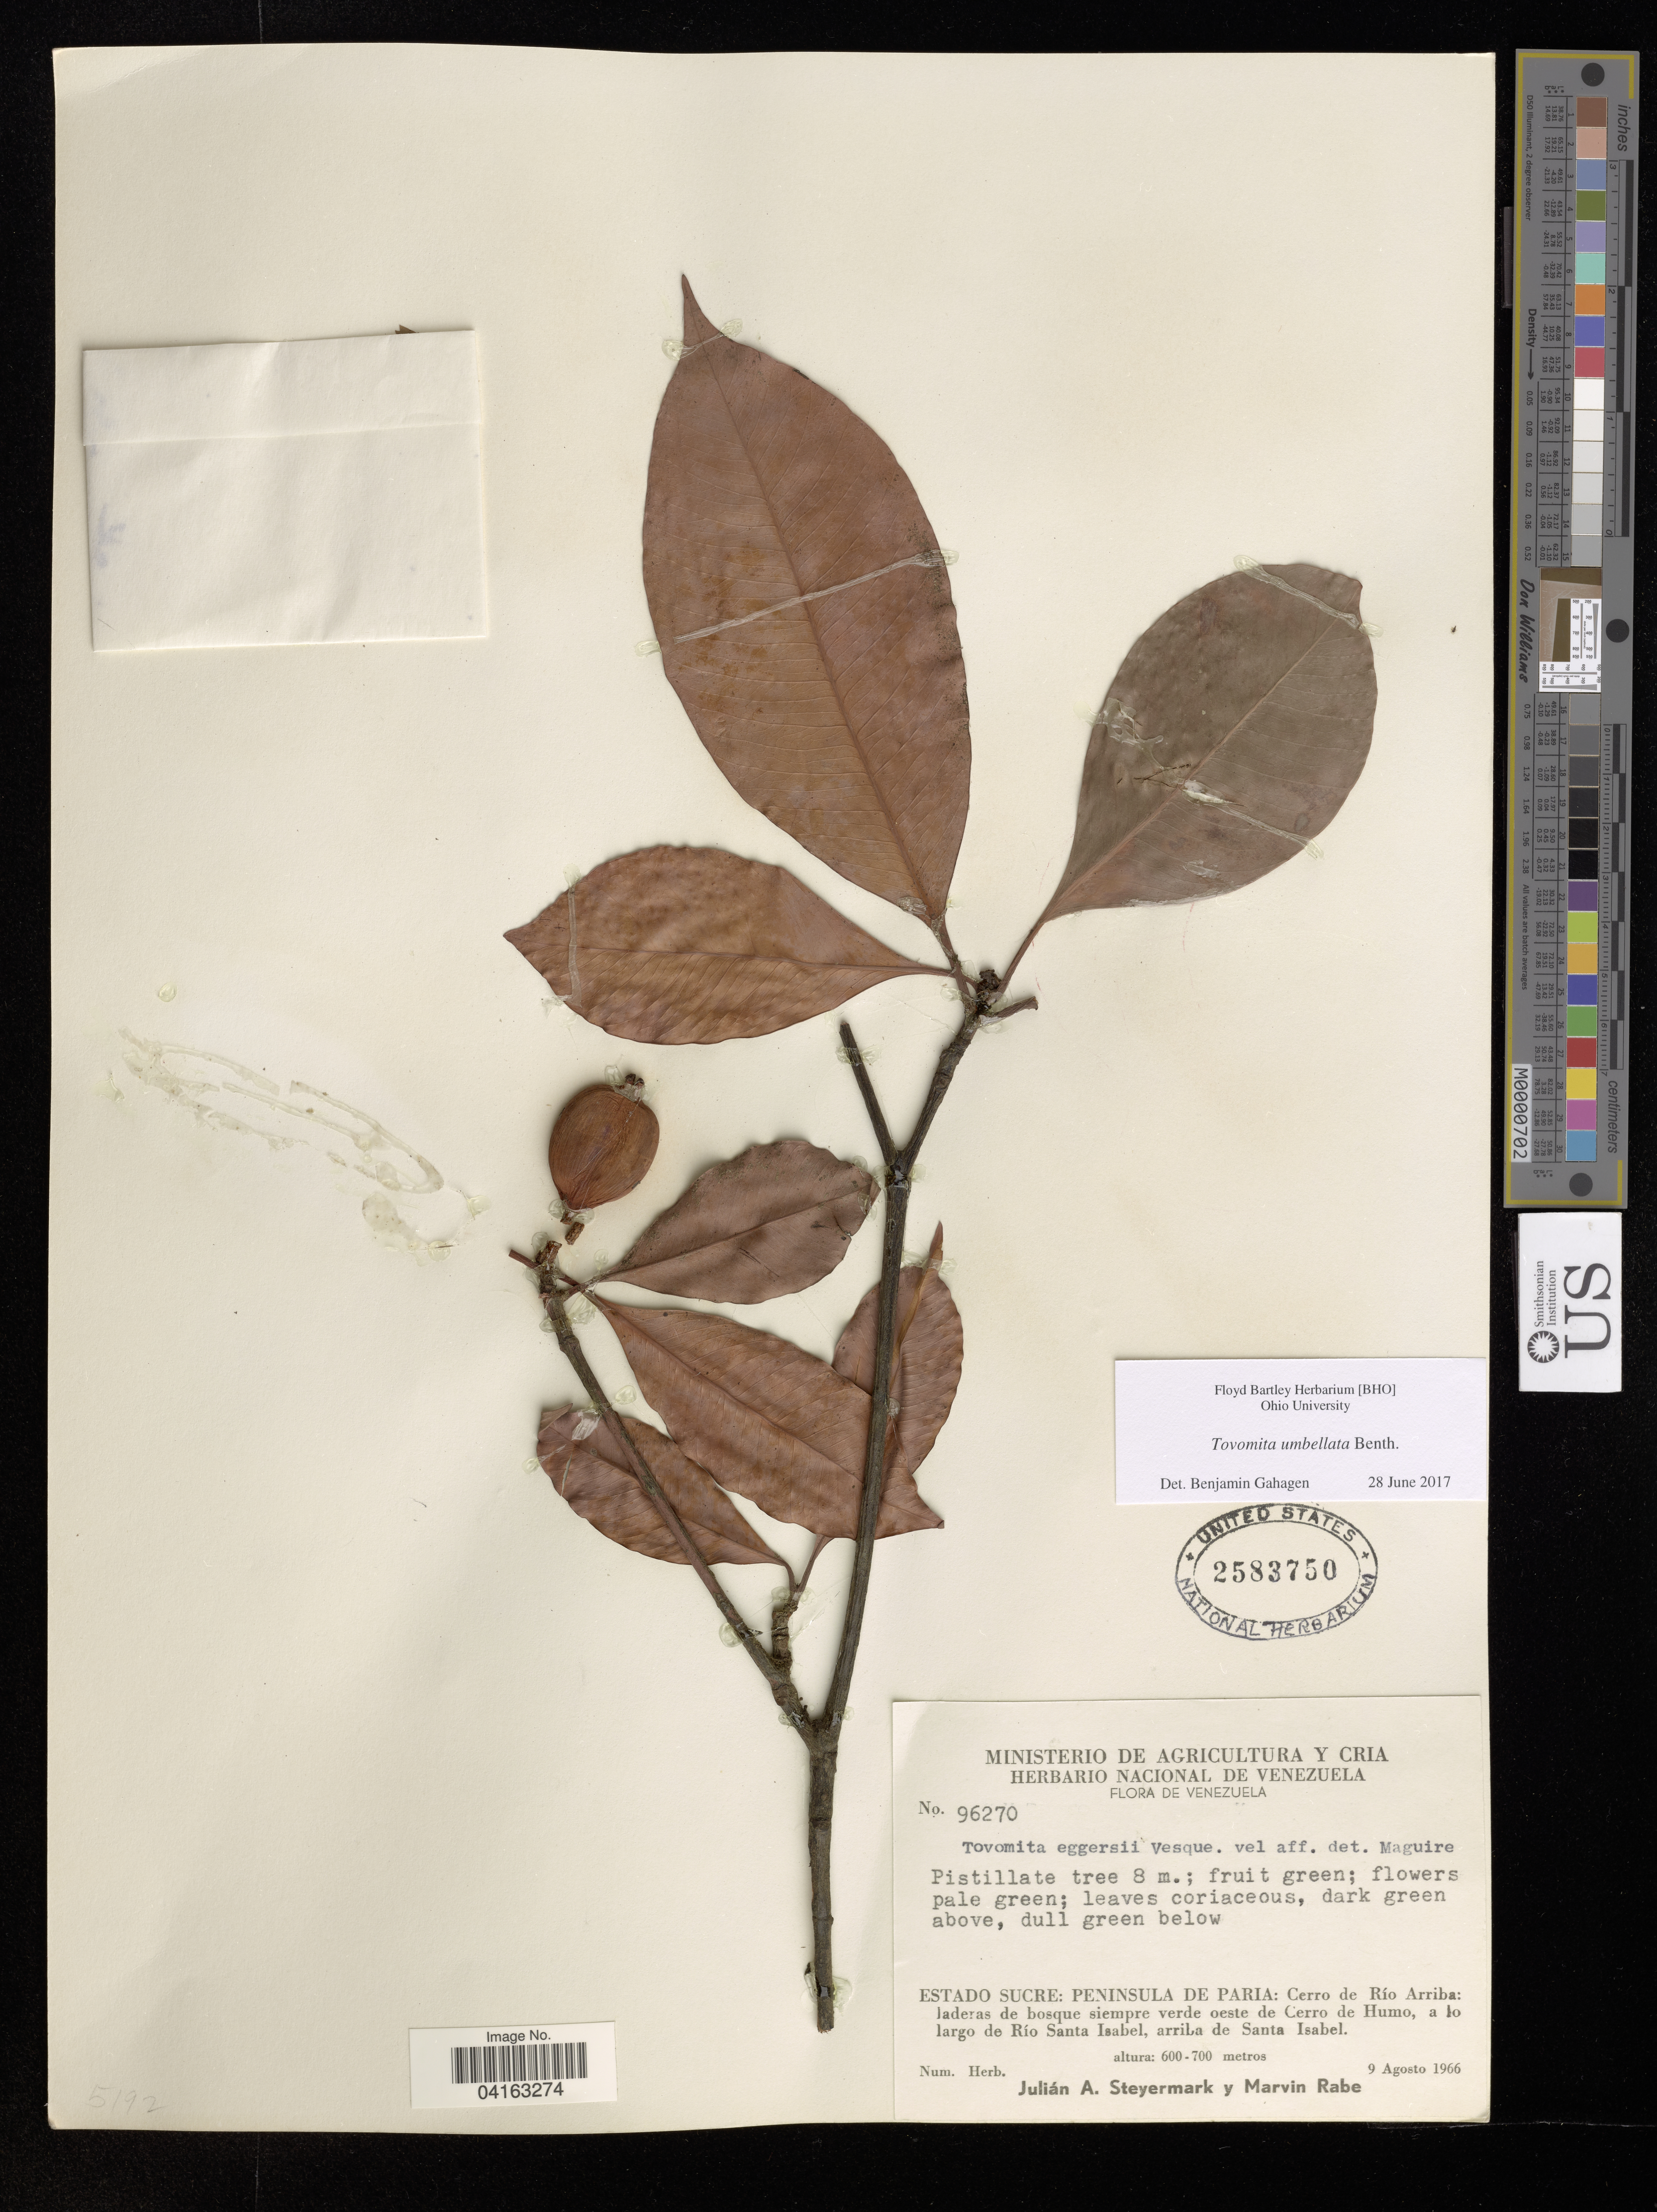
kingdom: Plantae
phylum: Tracheophyta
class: Magnoliopsida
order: Malpighiales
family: Clusiaceae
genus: Tovomita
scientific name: Tovomita umbellata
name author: Benth.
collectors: J. Steyermark & M. Rabe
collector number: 96270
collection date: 1966-08-09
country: Venezuela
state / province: Sucre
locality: Estado Sucre: Peninsula de Paria: Cerro de Río Arriba: laderas de bosque siempre verde oeste de Cerro de Humo, a lo largo de Río Santa Isabel, arriba de Santa Isabel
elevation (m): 600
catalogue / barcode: US 2583750